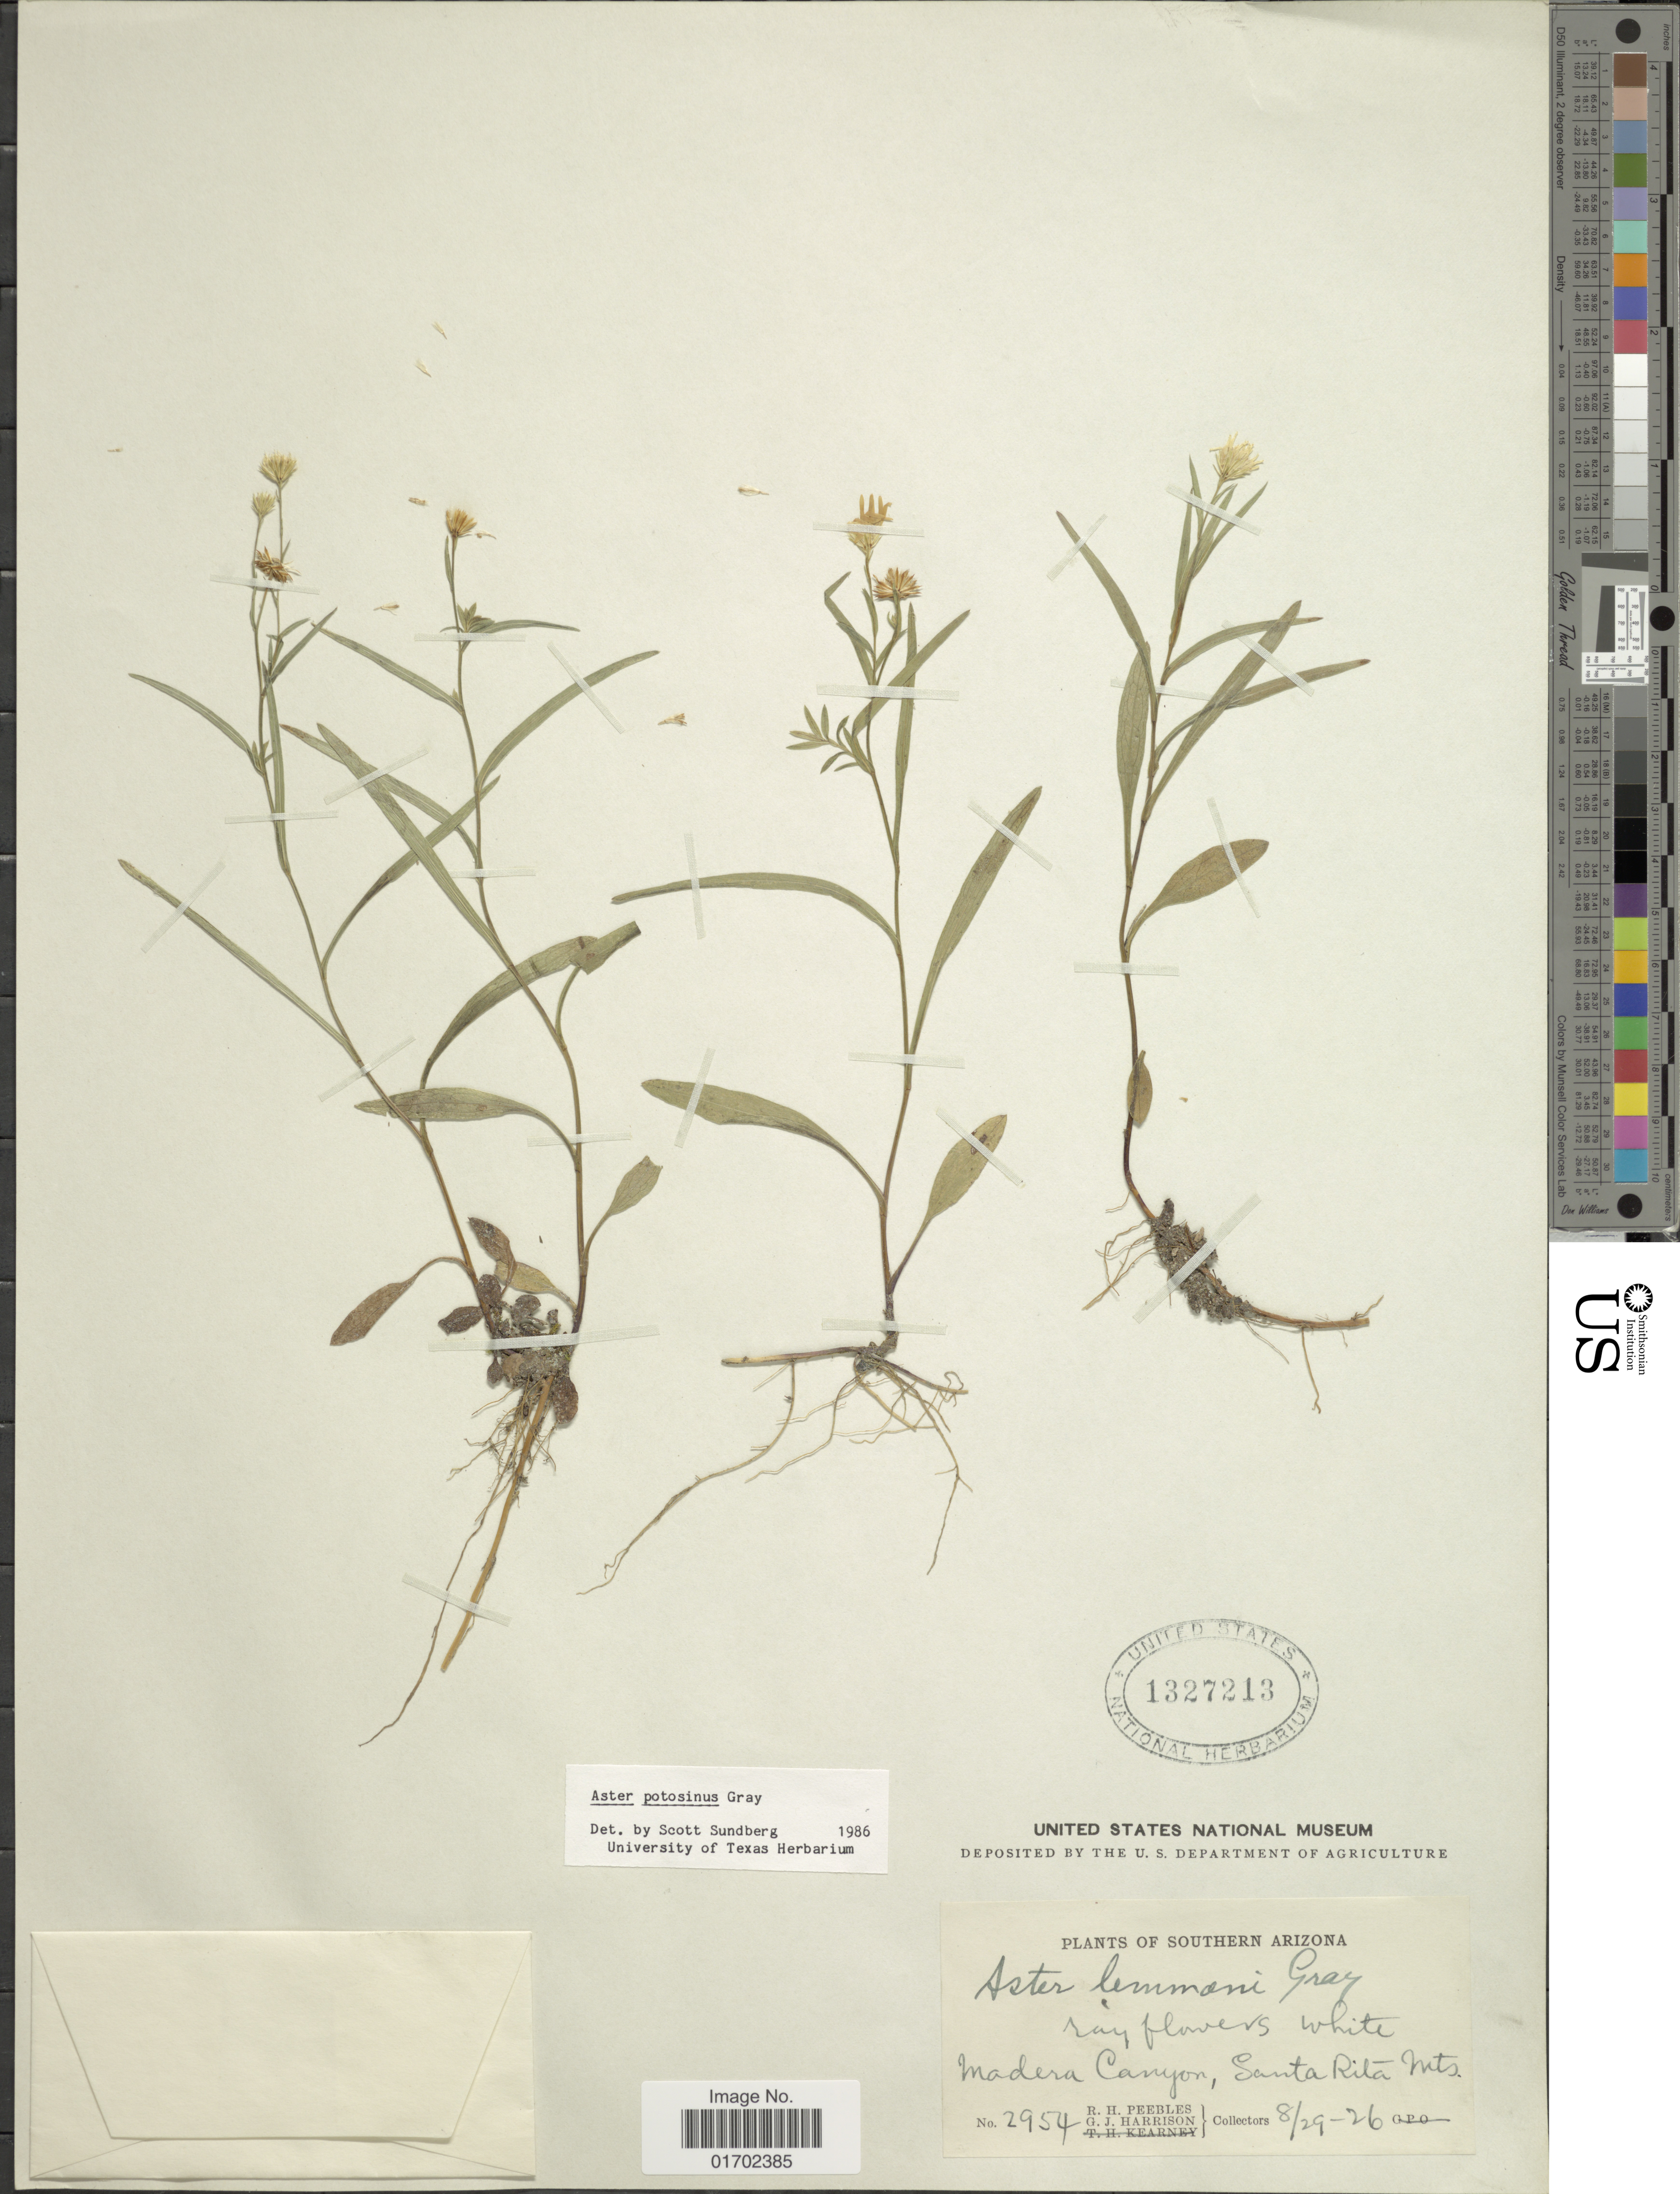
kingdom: Plantae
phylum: Tracheophyta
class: Magnoliopsida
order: Asterales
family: Asteraceae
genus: Symphyotrichum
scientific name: Symphyotrichum potosinum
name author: (A. Gray) G.L. Nesom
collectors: R. H. Peebles & G. J. Harrison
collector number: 2954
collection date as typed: Transcribed d/m/y: 29/8/26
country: United States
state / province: Arizona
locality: Southern Arizona. Madera Canyon, Santa Rita Mts.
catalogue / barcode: US 1327213